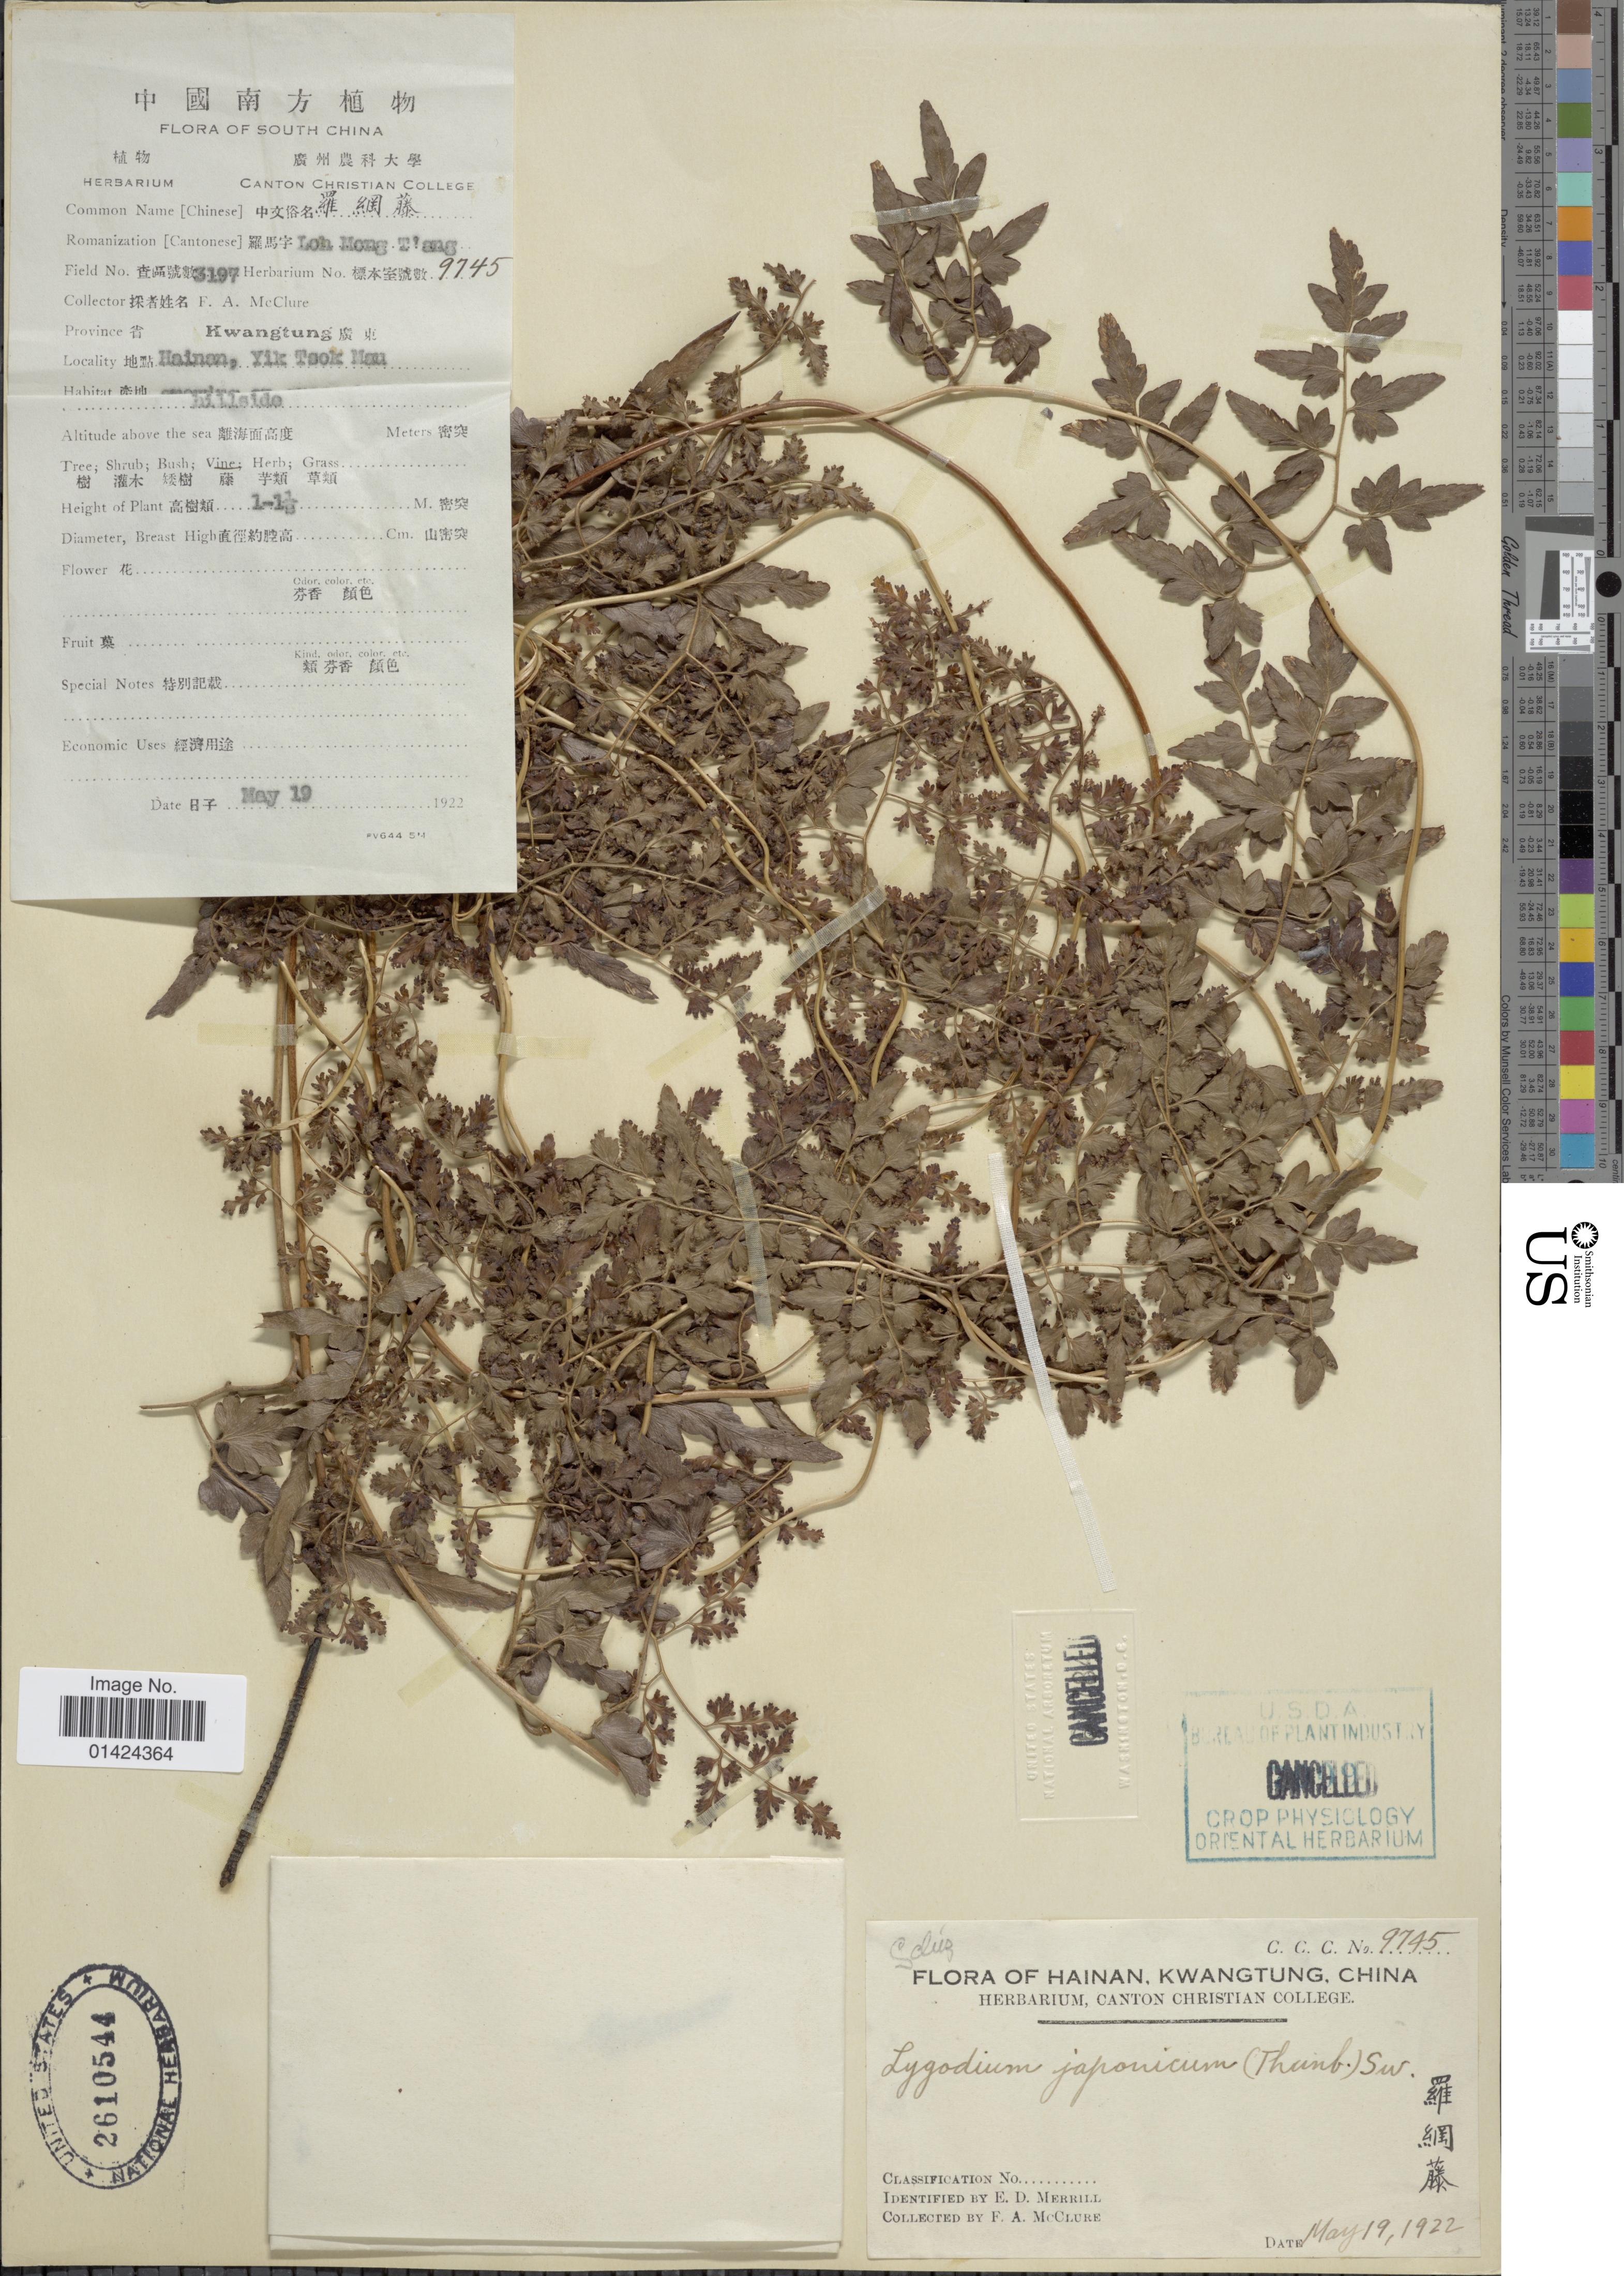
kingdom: Plantae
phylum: Tracheophyta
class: Polypodiopsida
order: Schizaeales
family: Lygodiaceae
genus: Lygodium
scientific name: Lygodium japonicum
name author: (Thunb.) Sw.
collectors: F. A. McClure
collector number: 3197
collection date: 1922-05-19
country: China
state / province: Hainan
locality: South China. Kwangtung, Hainan, Yik Tsok Mau. [interpreted]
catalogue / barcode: US 2610544